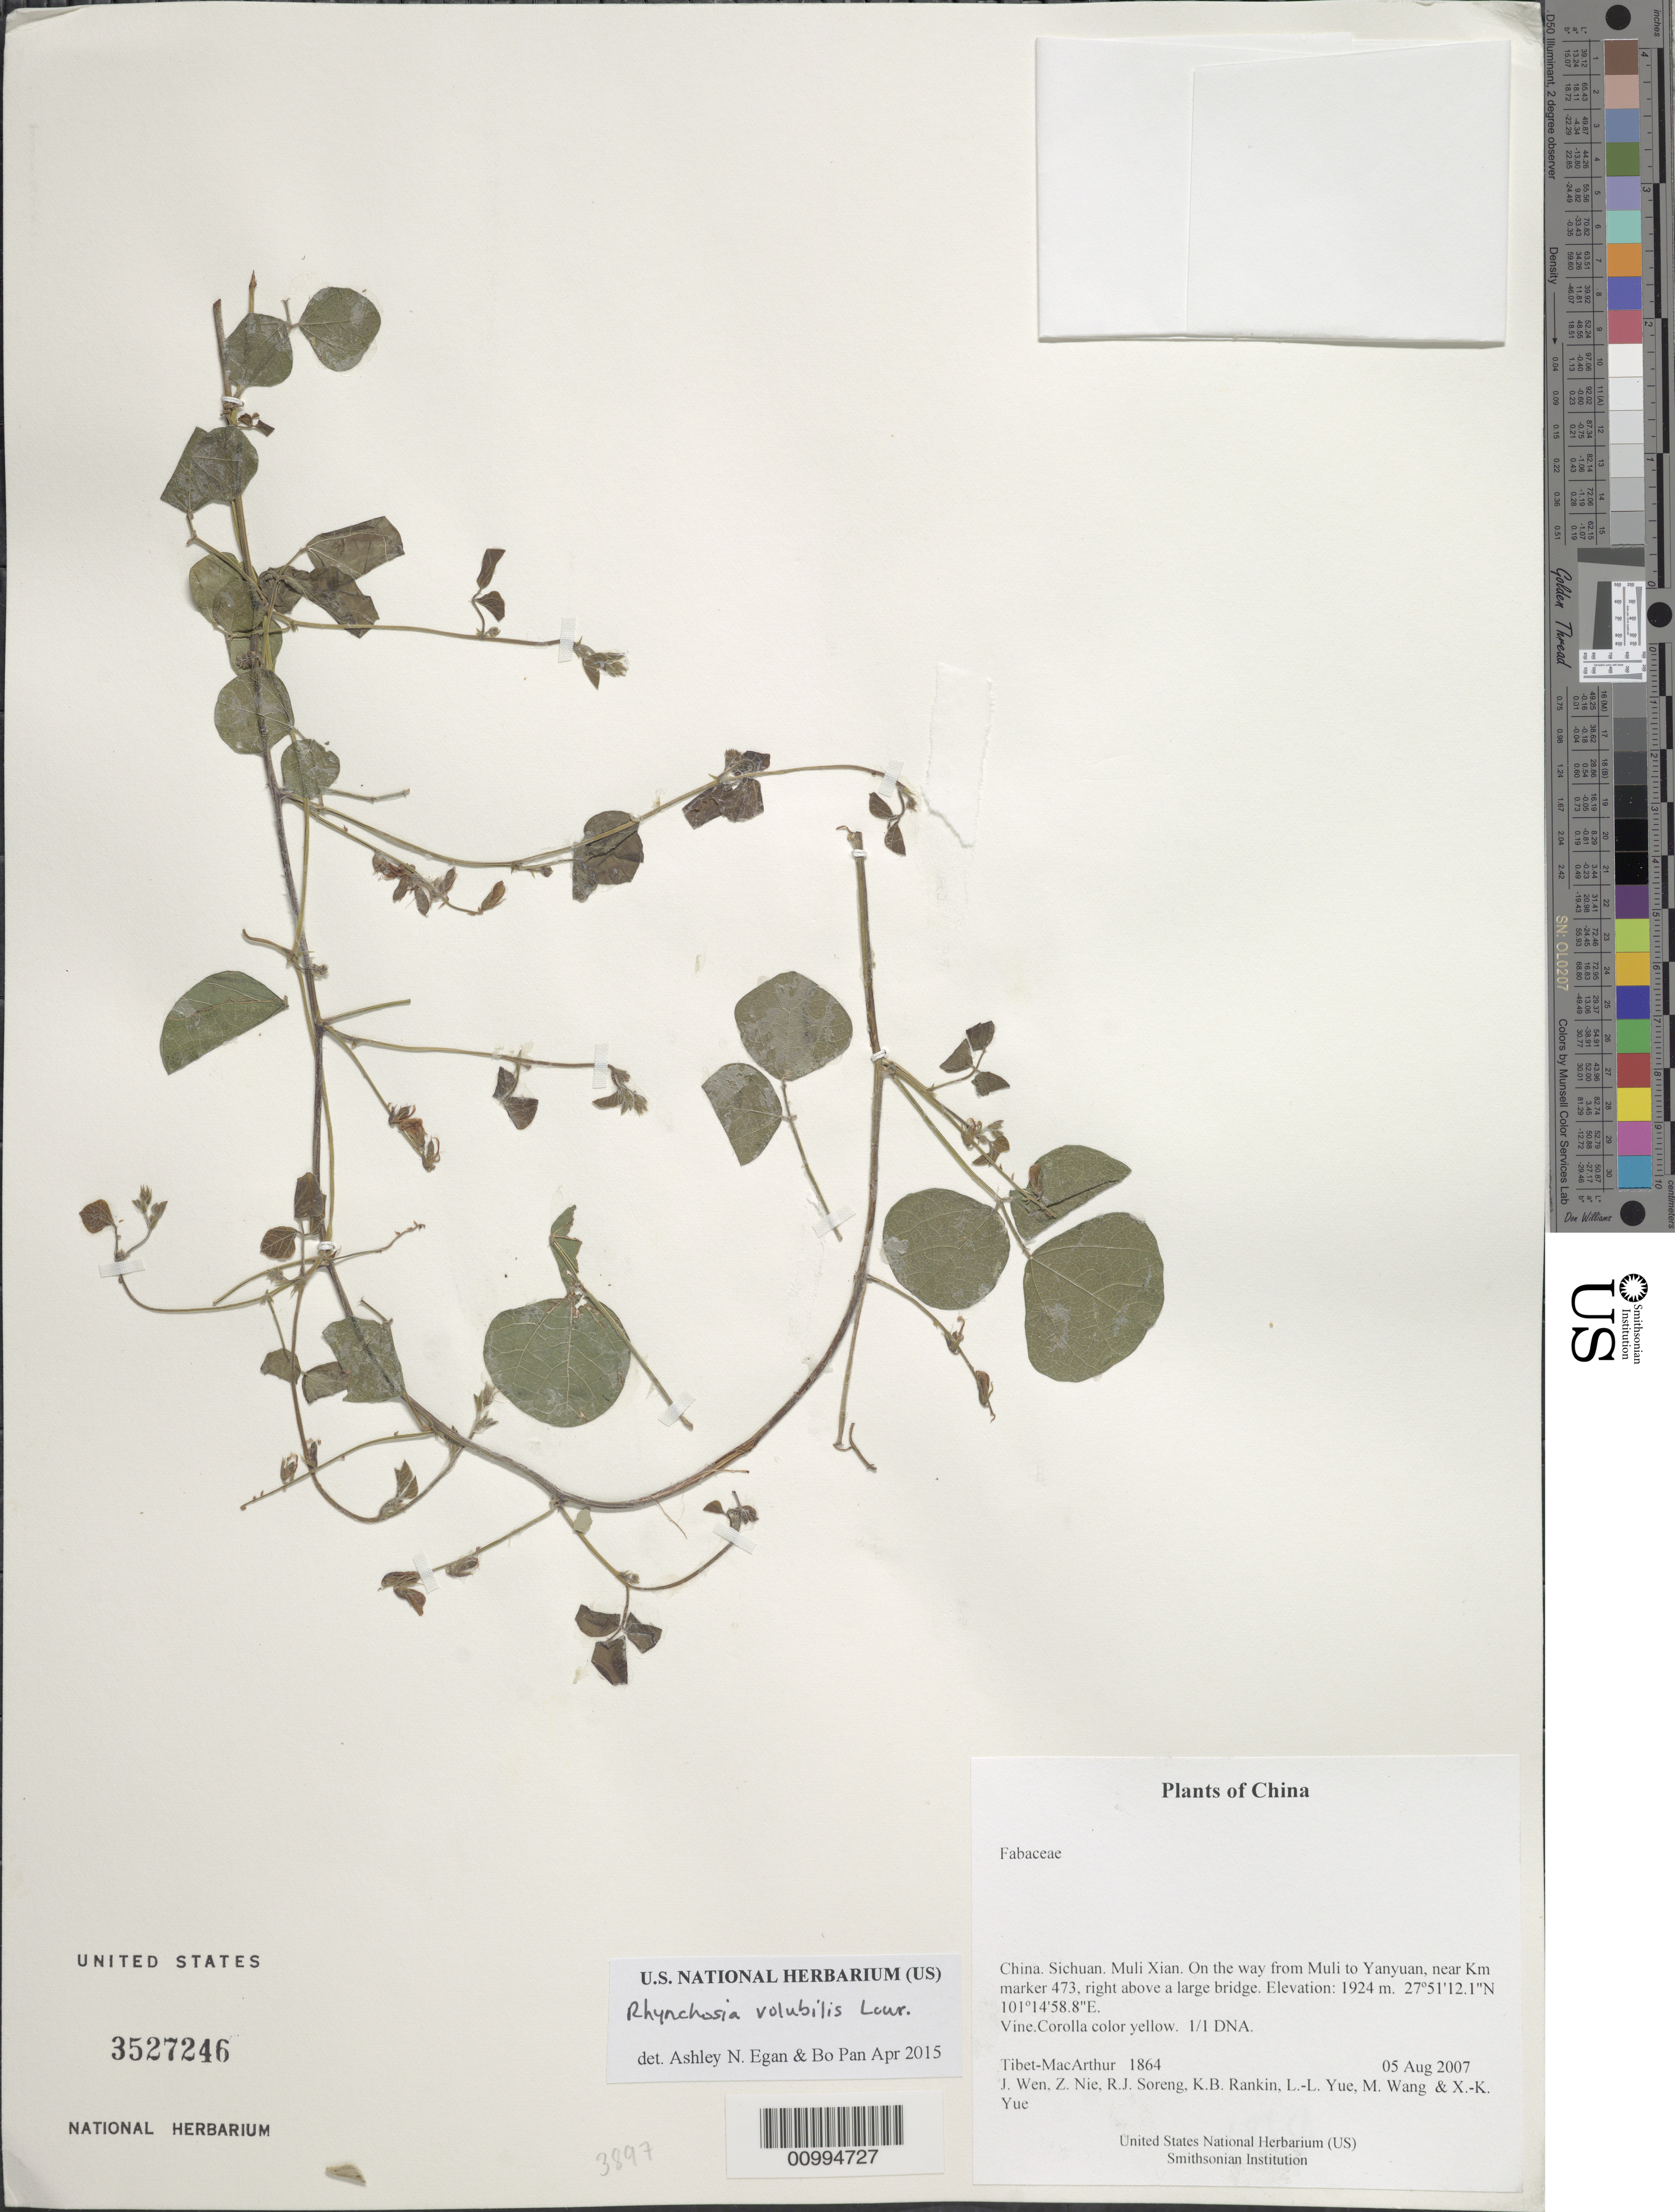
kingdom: Plantae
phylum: Tracheophyta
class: Magnoliopsida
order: Fabales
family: Fabaceae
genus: Rhynchosia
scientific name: Rhynchosia volubilis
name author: Lour.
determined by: Egan, Ashley N.; Pan, B.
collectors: Tibet-MacArthur, J. Wen, Z. Nie, R. J. Soreng, K. Rankin, L. Yue, M. Wang & X. Yue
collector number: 1864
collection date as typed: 05 Aug 2007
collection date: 2007-08-05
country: China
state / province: Sichuan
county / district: Muli Xian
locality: On the way from Muli to Yanyuan, near Km marker 473, right above a large bridge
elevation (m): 1924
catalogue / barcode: US 3527246